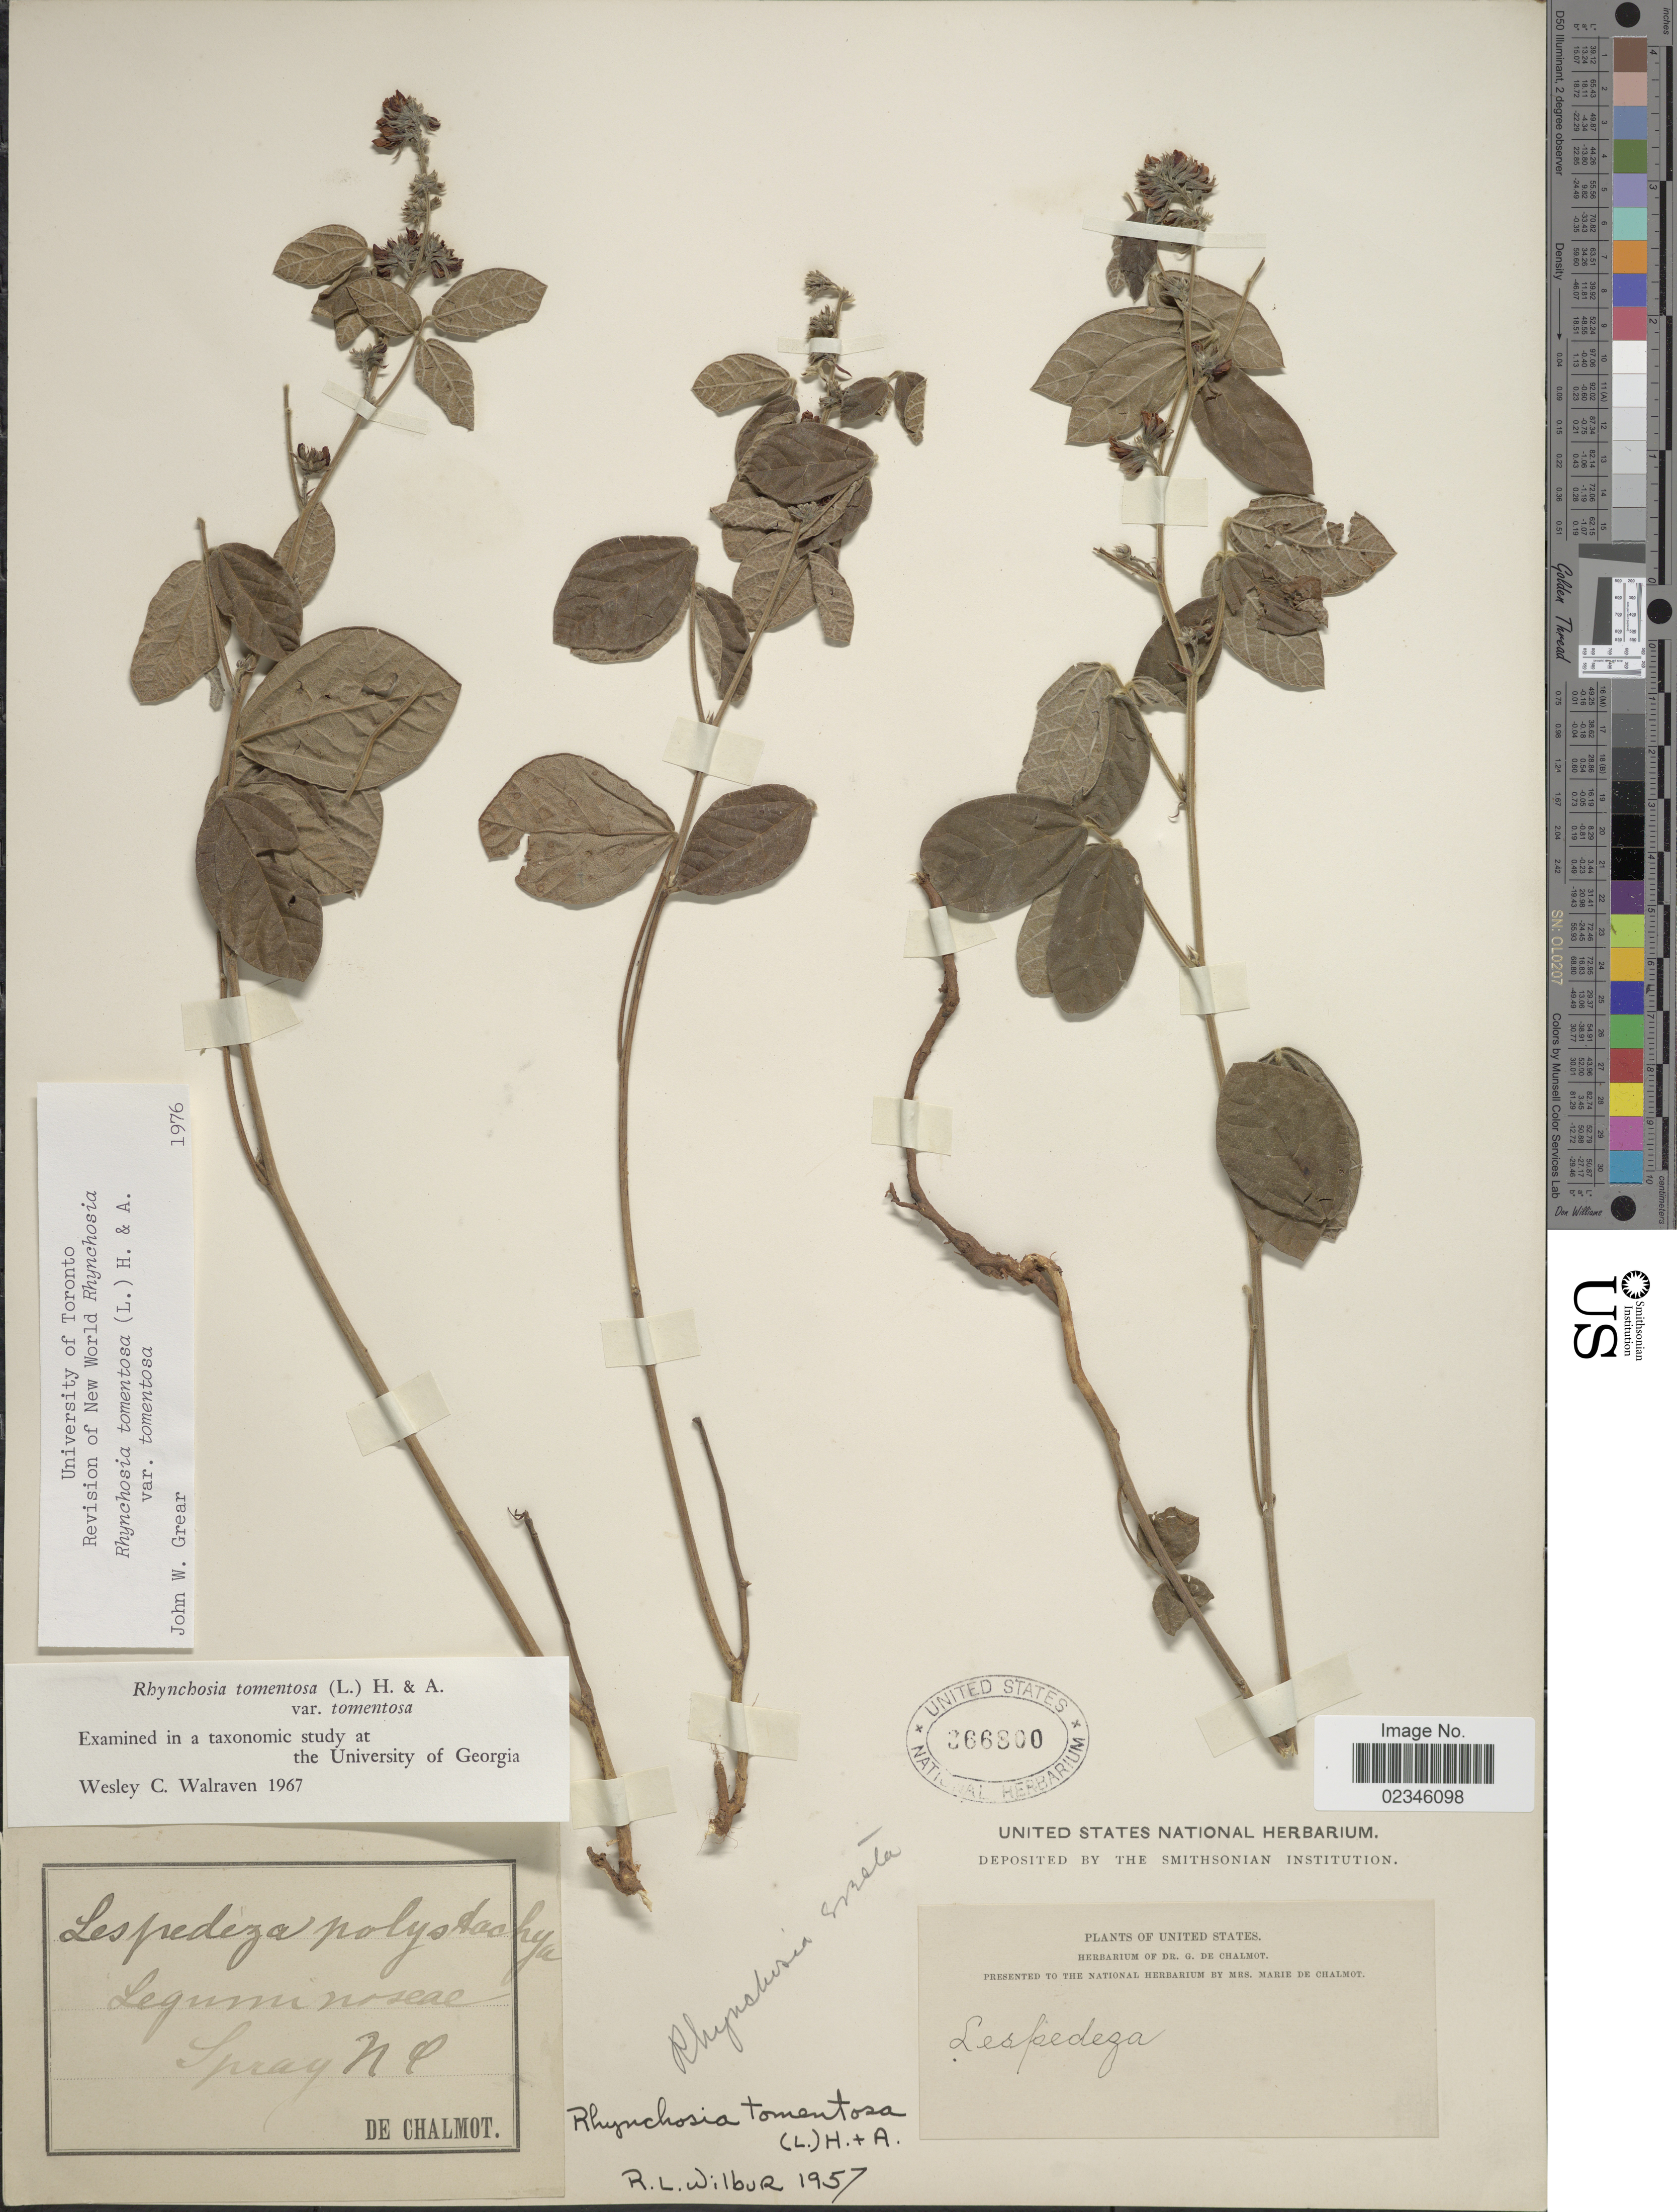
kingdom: Plantae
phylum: Tracheophyta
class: Magnoliopsida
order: Fabales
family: Fabaceae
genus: Rhynchosia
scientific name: Rhynchosia tomentosa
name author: (L.) Hook. & Arn.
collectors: G. de Chalmot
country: United States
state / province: North Carolina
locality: Spray N C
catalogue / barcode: US 366800